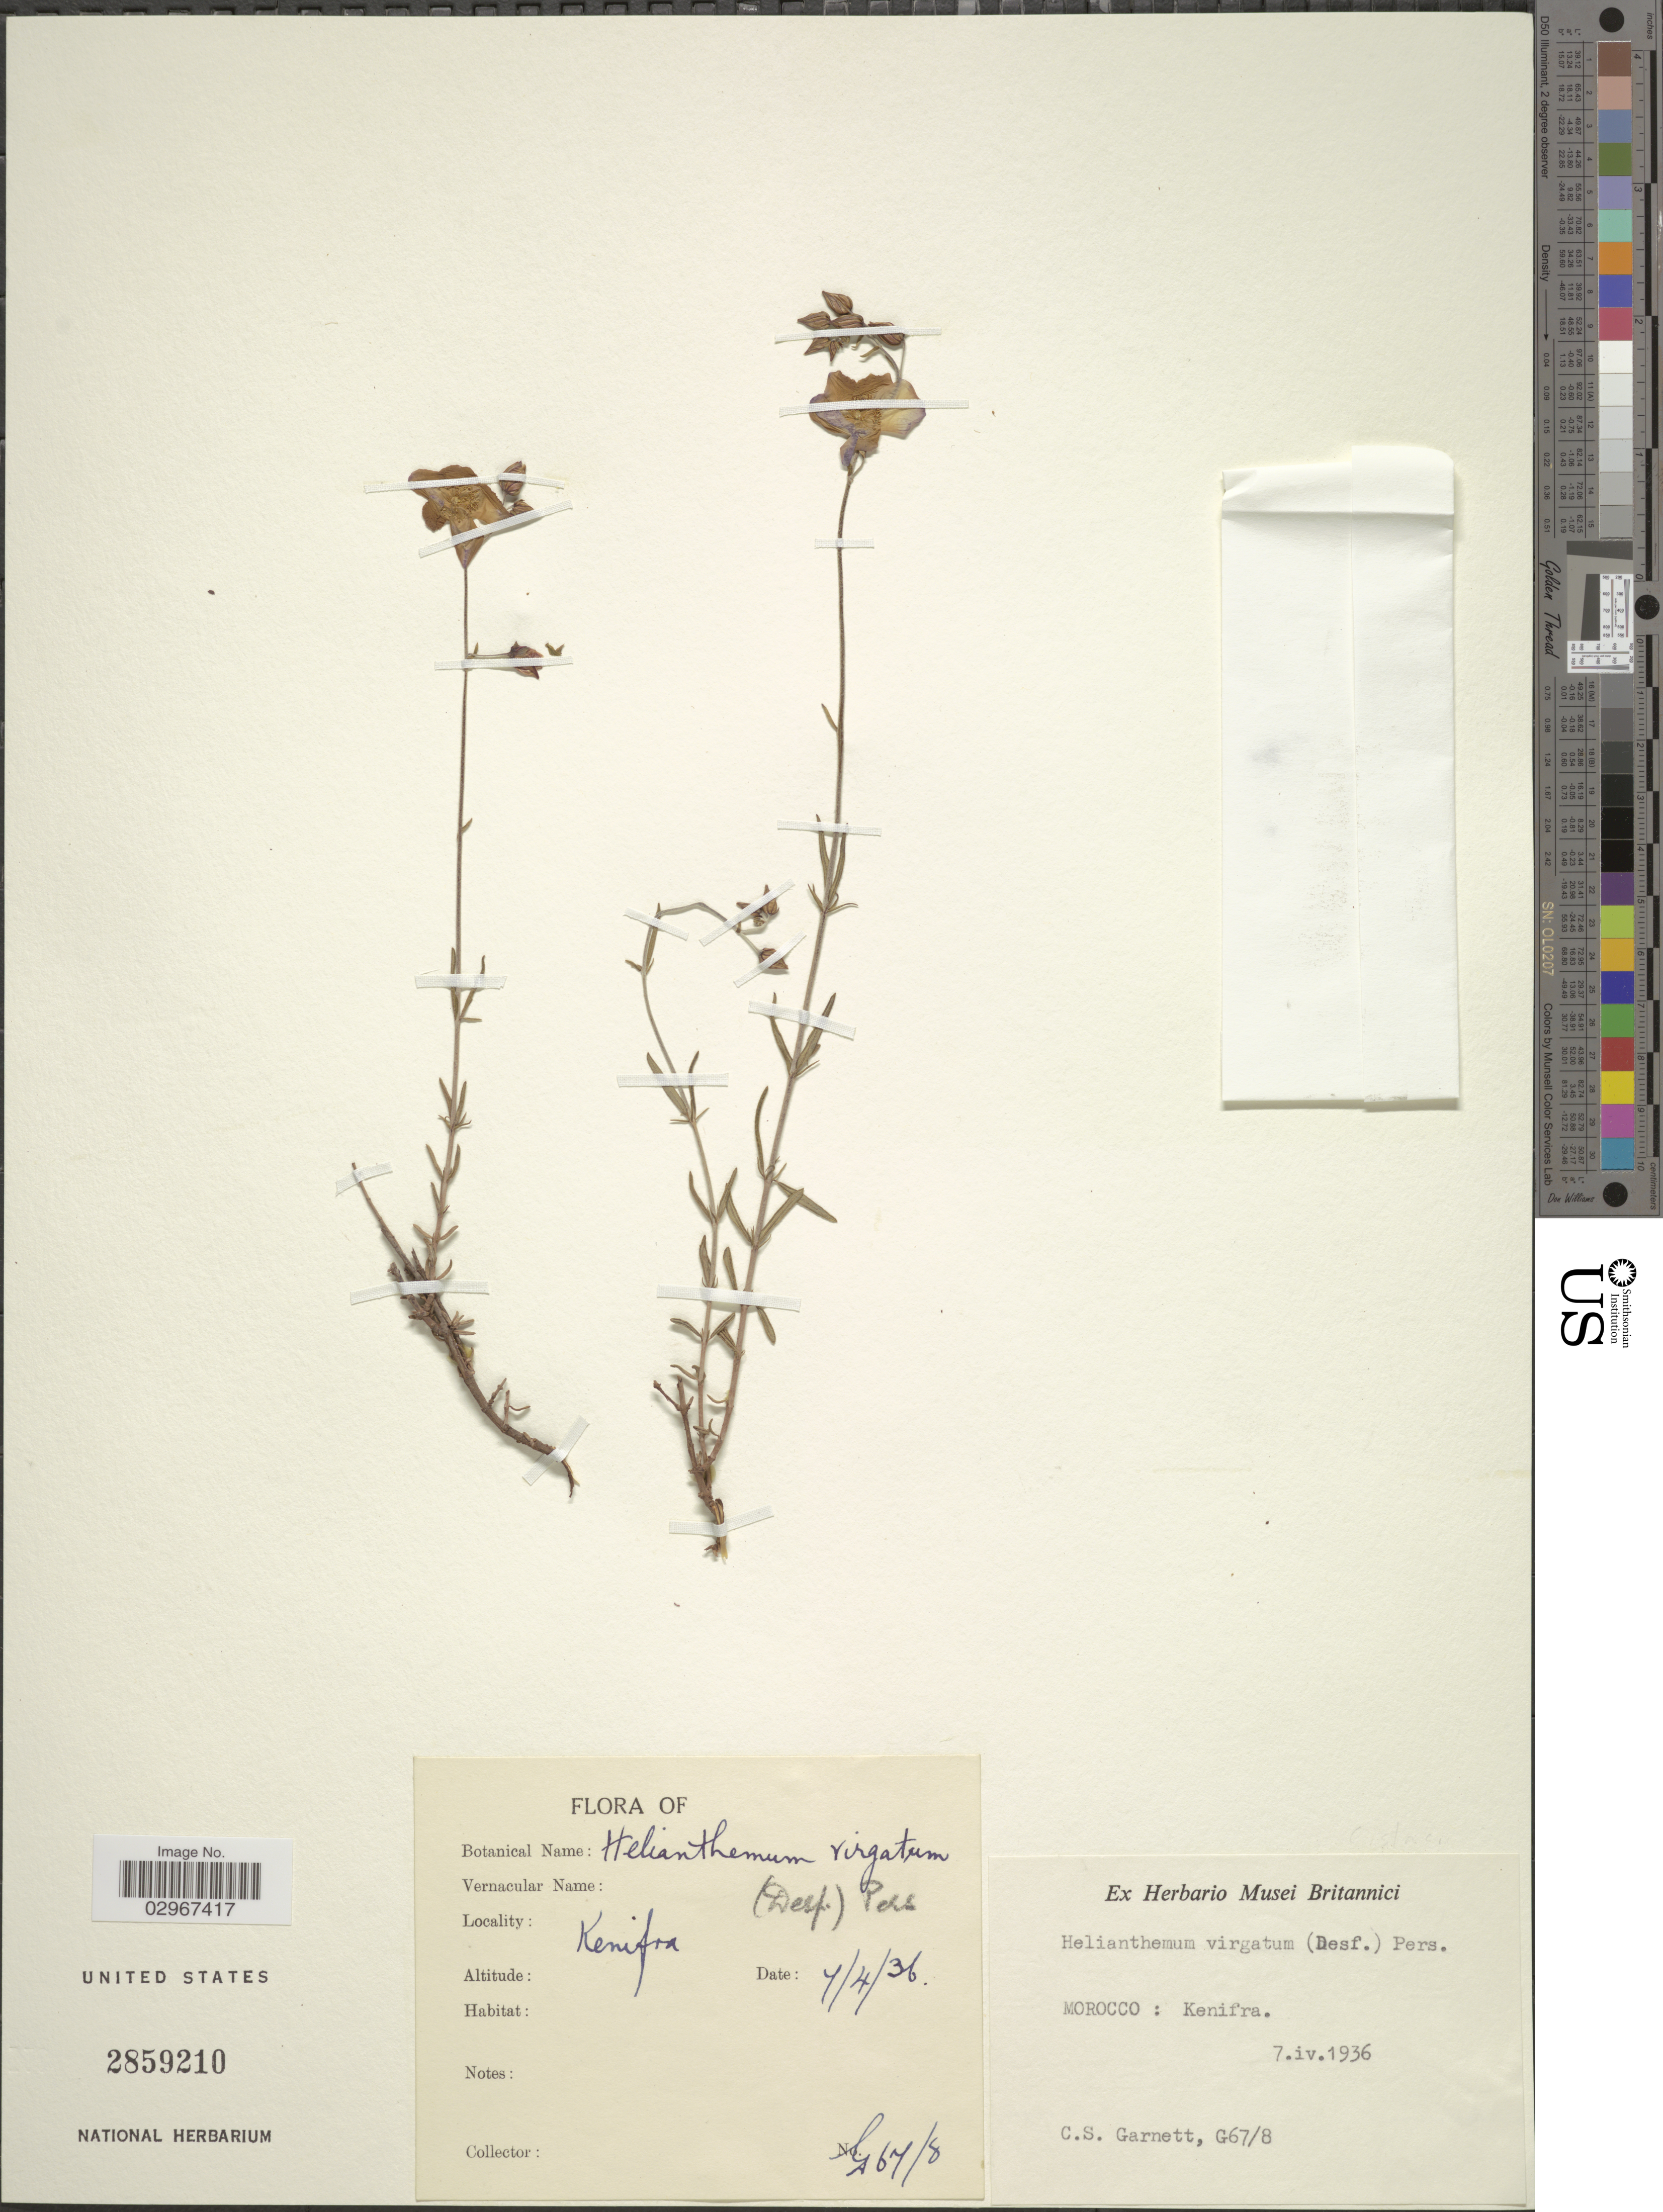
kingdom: Plantae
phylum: Tracheophyta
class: Magnoliopsida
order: Malvales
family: Cistaceae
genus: Helianthemum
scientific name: Helianthemum virgatum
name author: (Desf.) Pers.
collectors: C. Garnett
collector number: G67/8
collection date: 1936-04-07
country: Morocco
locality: Kenifra.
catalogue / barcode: US 2859210